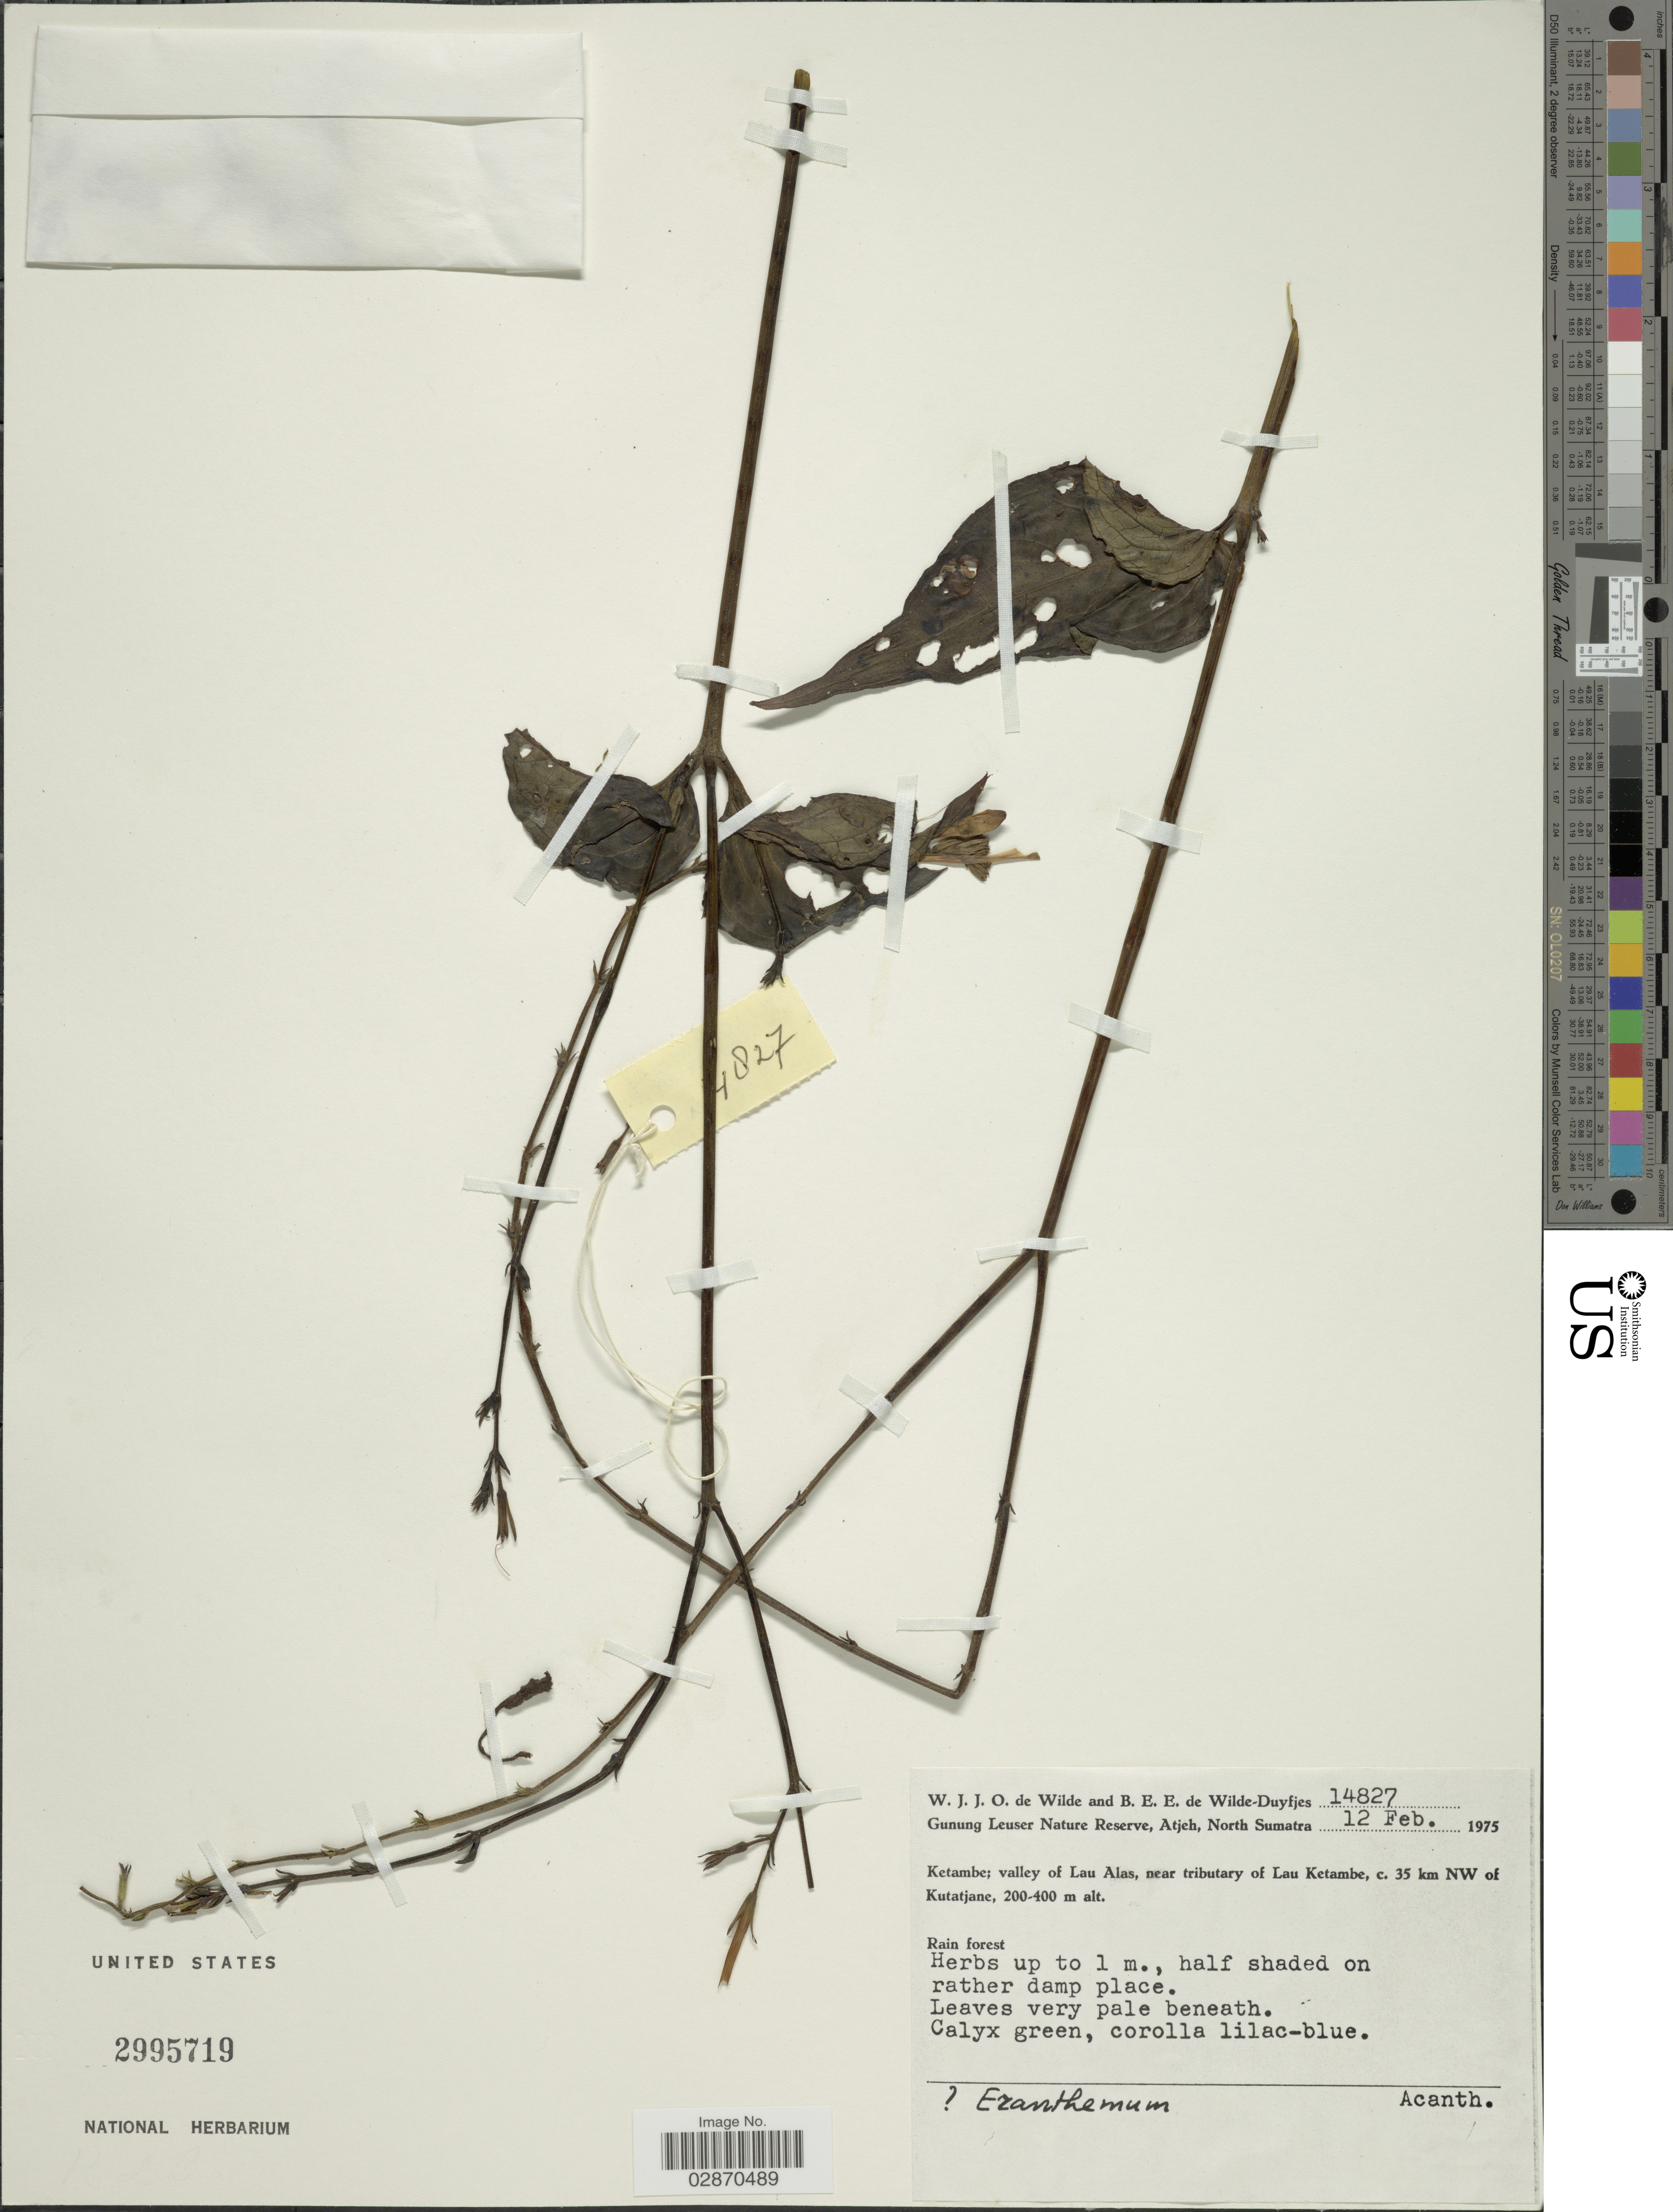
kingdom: Plantae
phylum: Tracheophyta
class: Magnoliopsida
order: Lamiales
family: Acanthaceae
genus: Pseuderanthemum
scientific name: Pseuderanthemum sp.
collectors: W. J. de Wilde & B. E. de Wilde-Duyfjes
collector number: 14827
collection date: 1975-02-12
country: Indonesia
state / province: Sumatra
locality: Gunung Leuser Nature Reserve, Atjeh, North Sumatra. Ketambe; valley of Lau Alas, near tributary of Lau Ketambe, c. 35 km NW of Kutatjane.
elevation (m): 200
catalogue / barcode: US 2995719